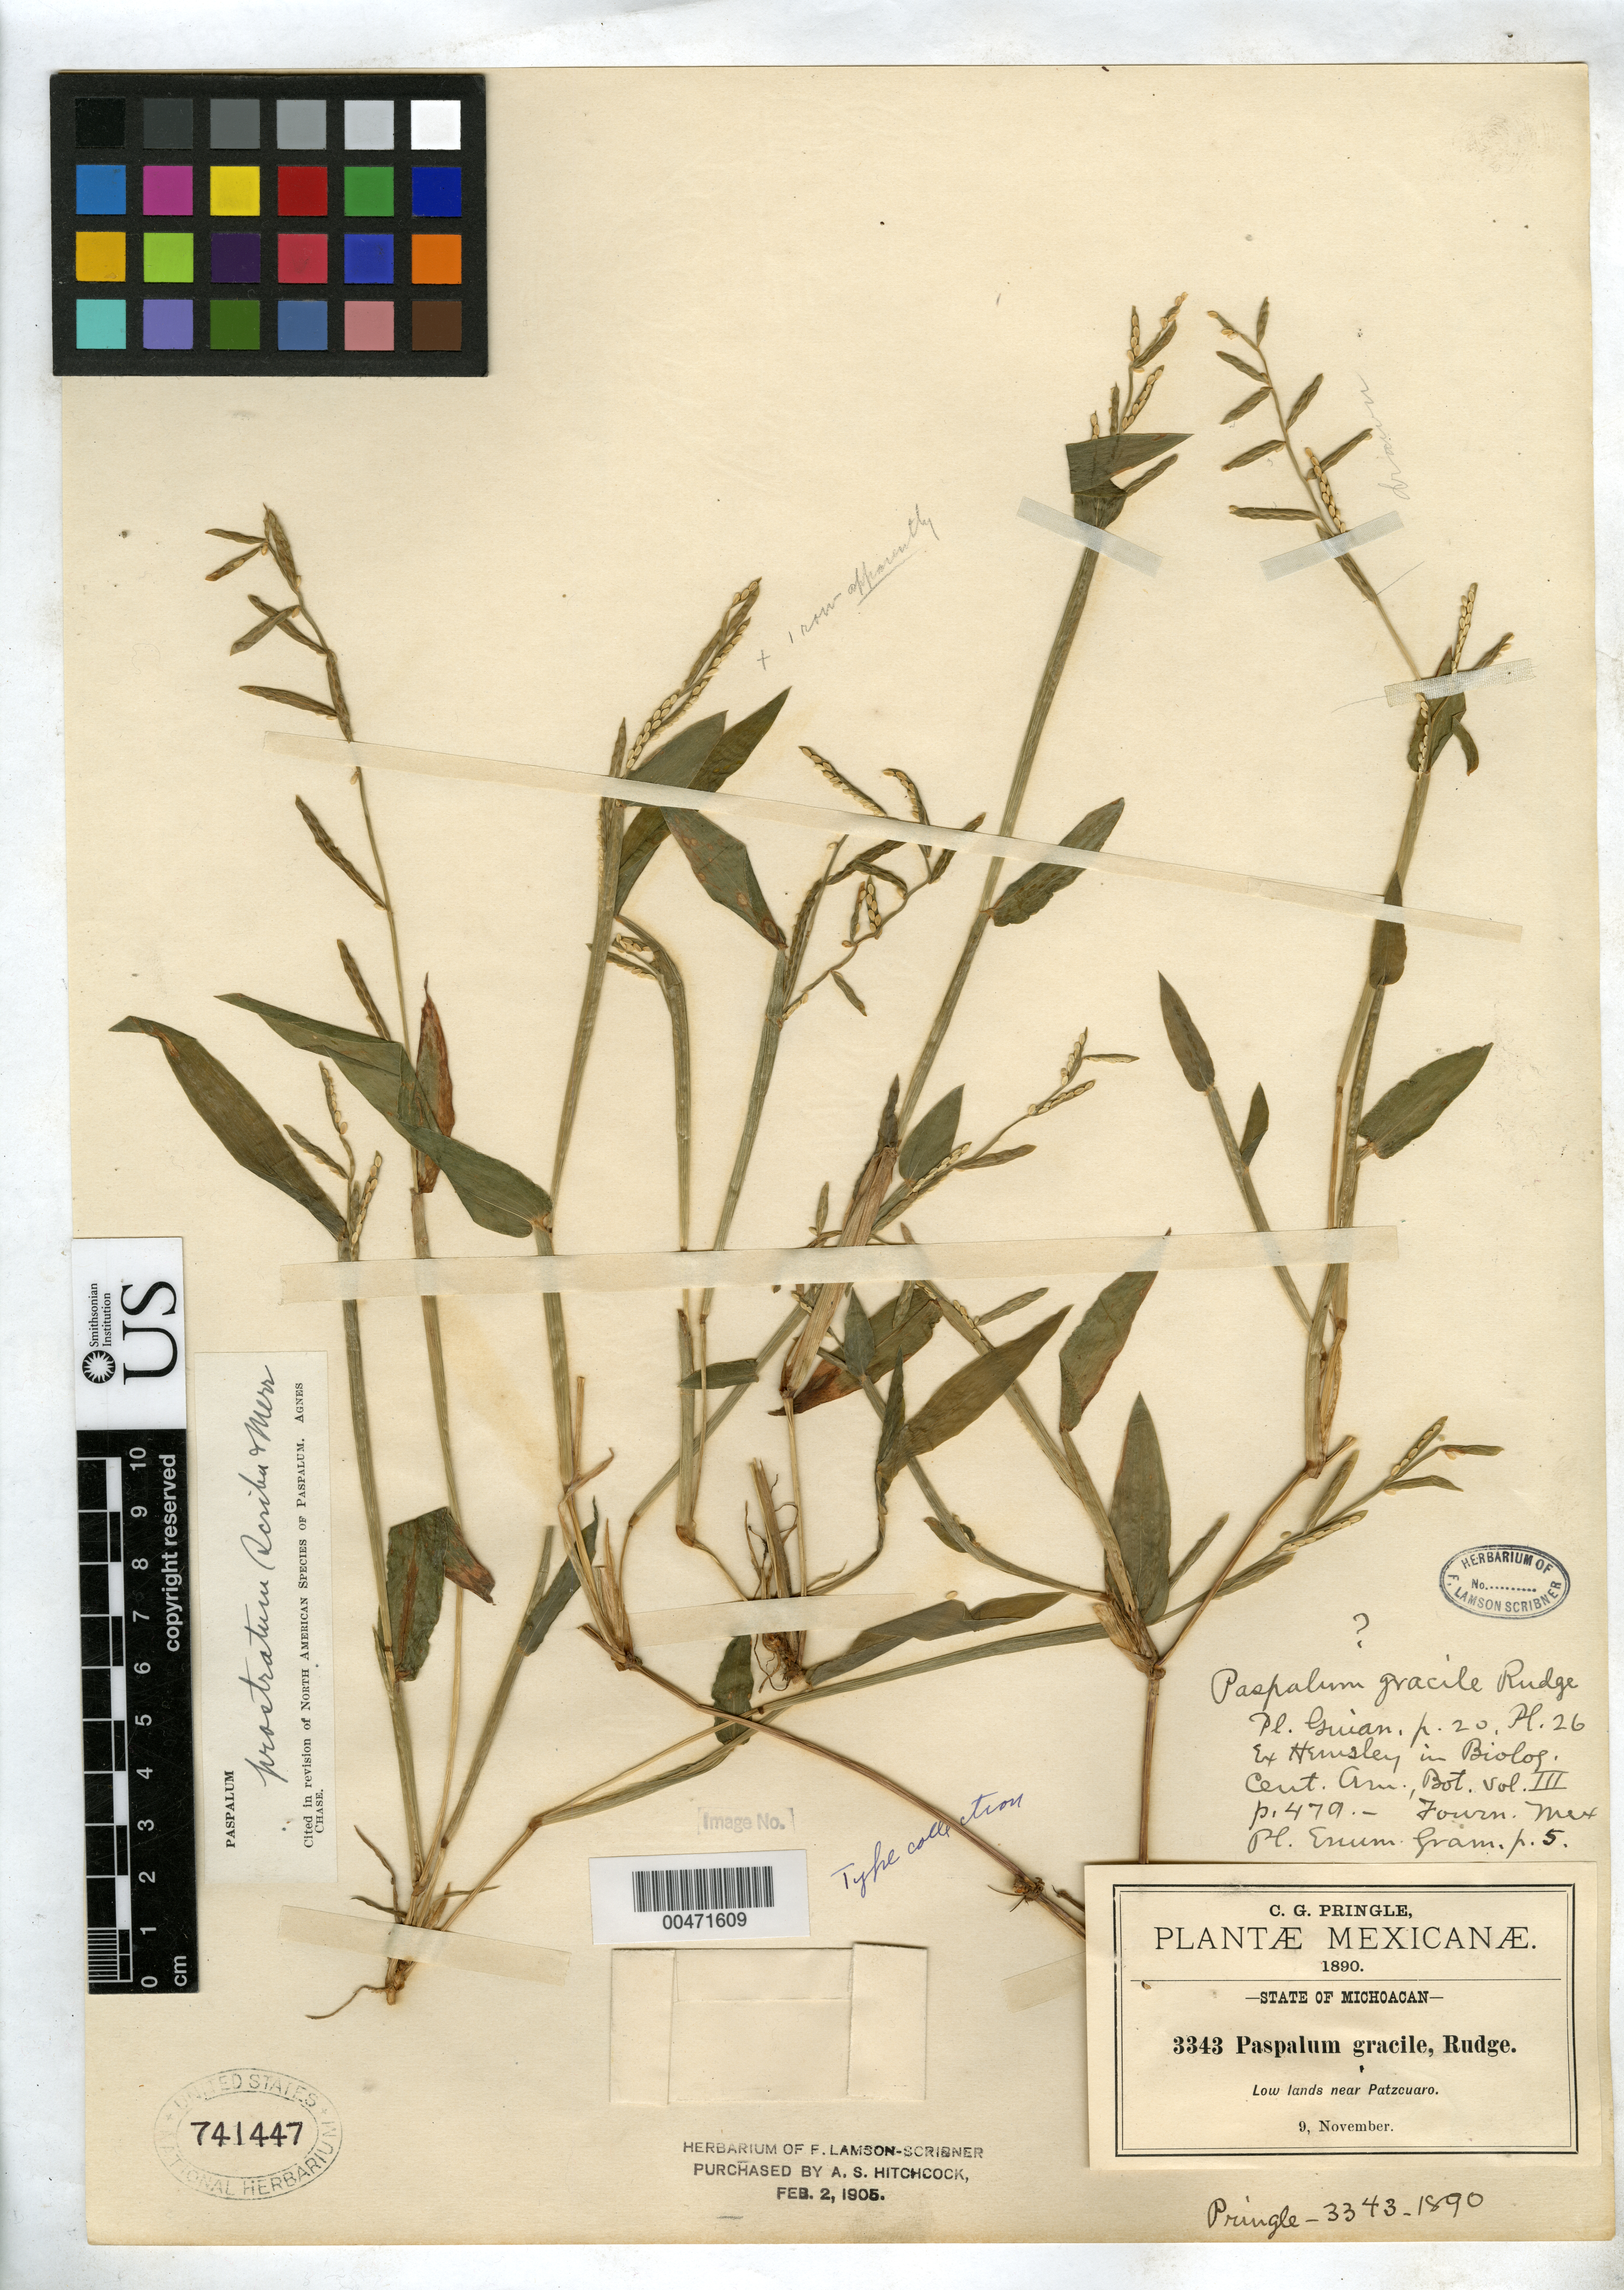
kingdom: Plantae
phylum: Tracheophyta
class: Liliopsida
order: Poales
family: Poaceae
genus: Paspalum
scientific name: Paspalum prostratum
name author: Scribn. & Merr.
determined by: Chase, [M.] Agnes, (US)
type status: Isotype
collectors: C. G. Pringle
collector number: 3343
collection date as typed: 9 Nov 1890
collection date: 1890-11-09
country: Mexico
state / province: Michoacán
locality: Near Patzcuaro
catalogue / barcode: US 741447